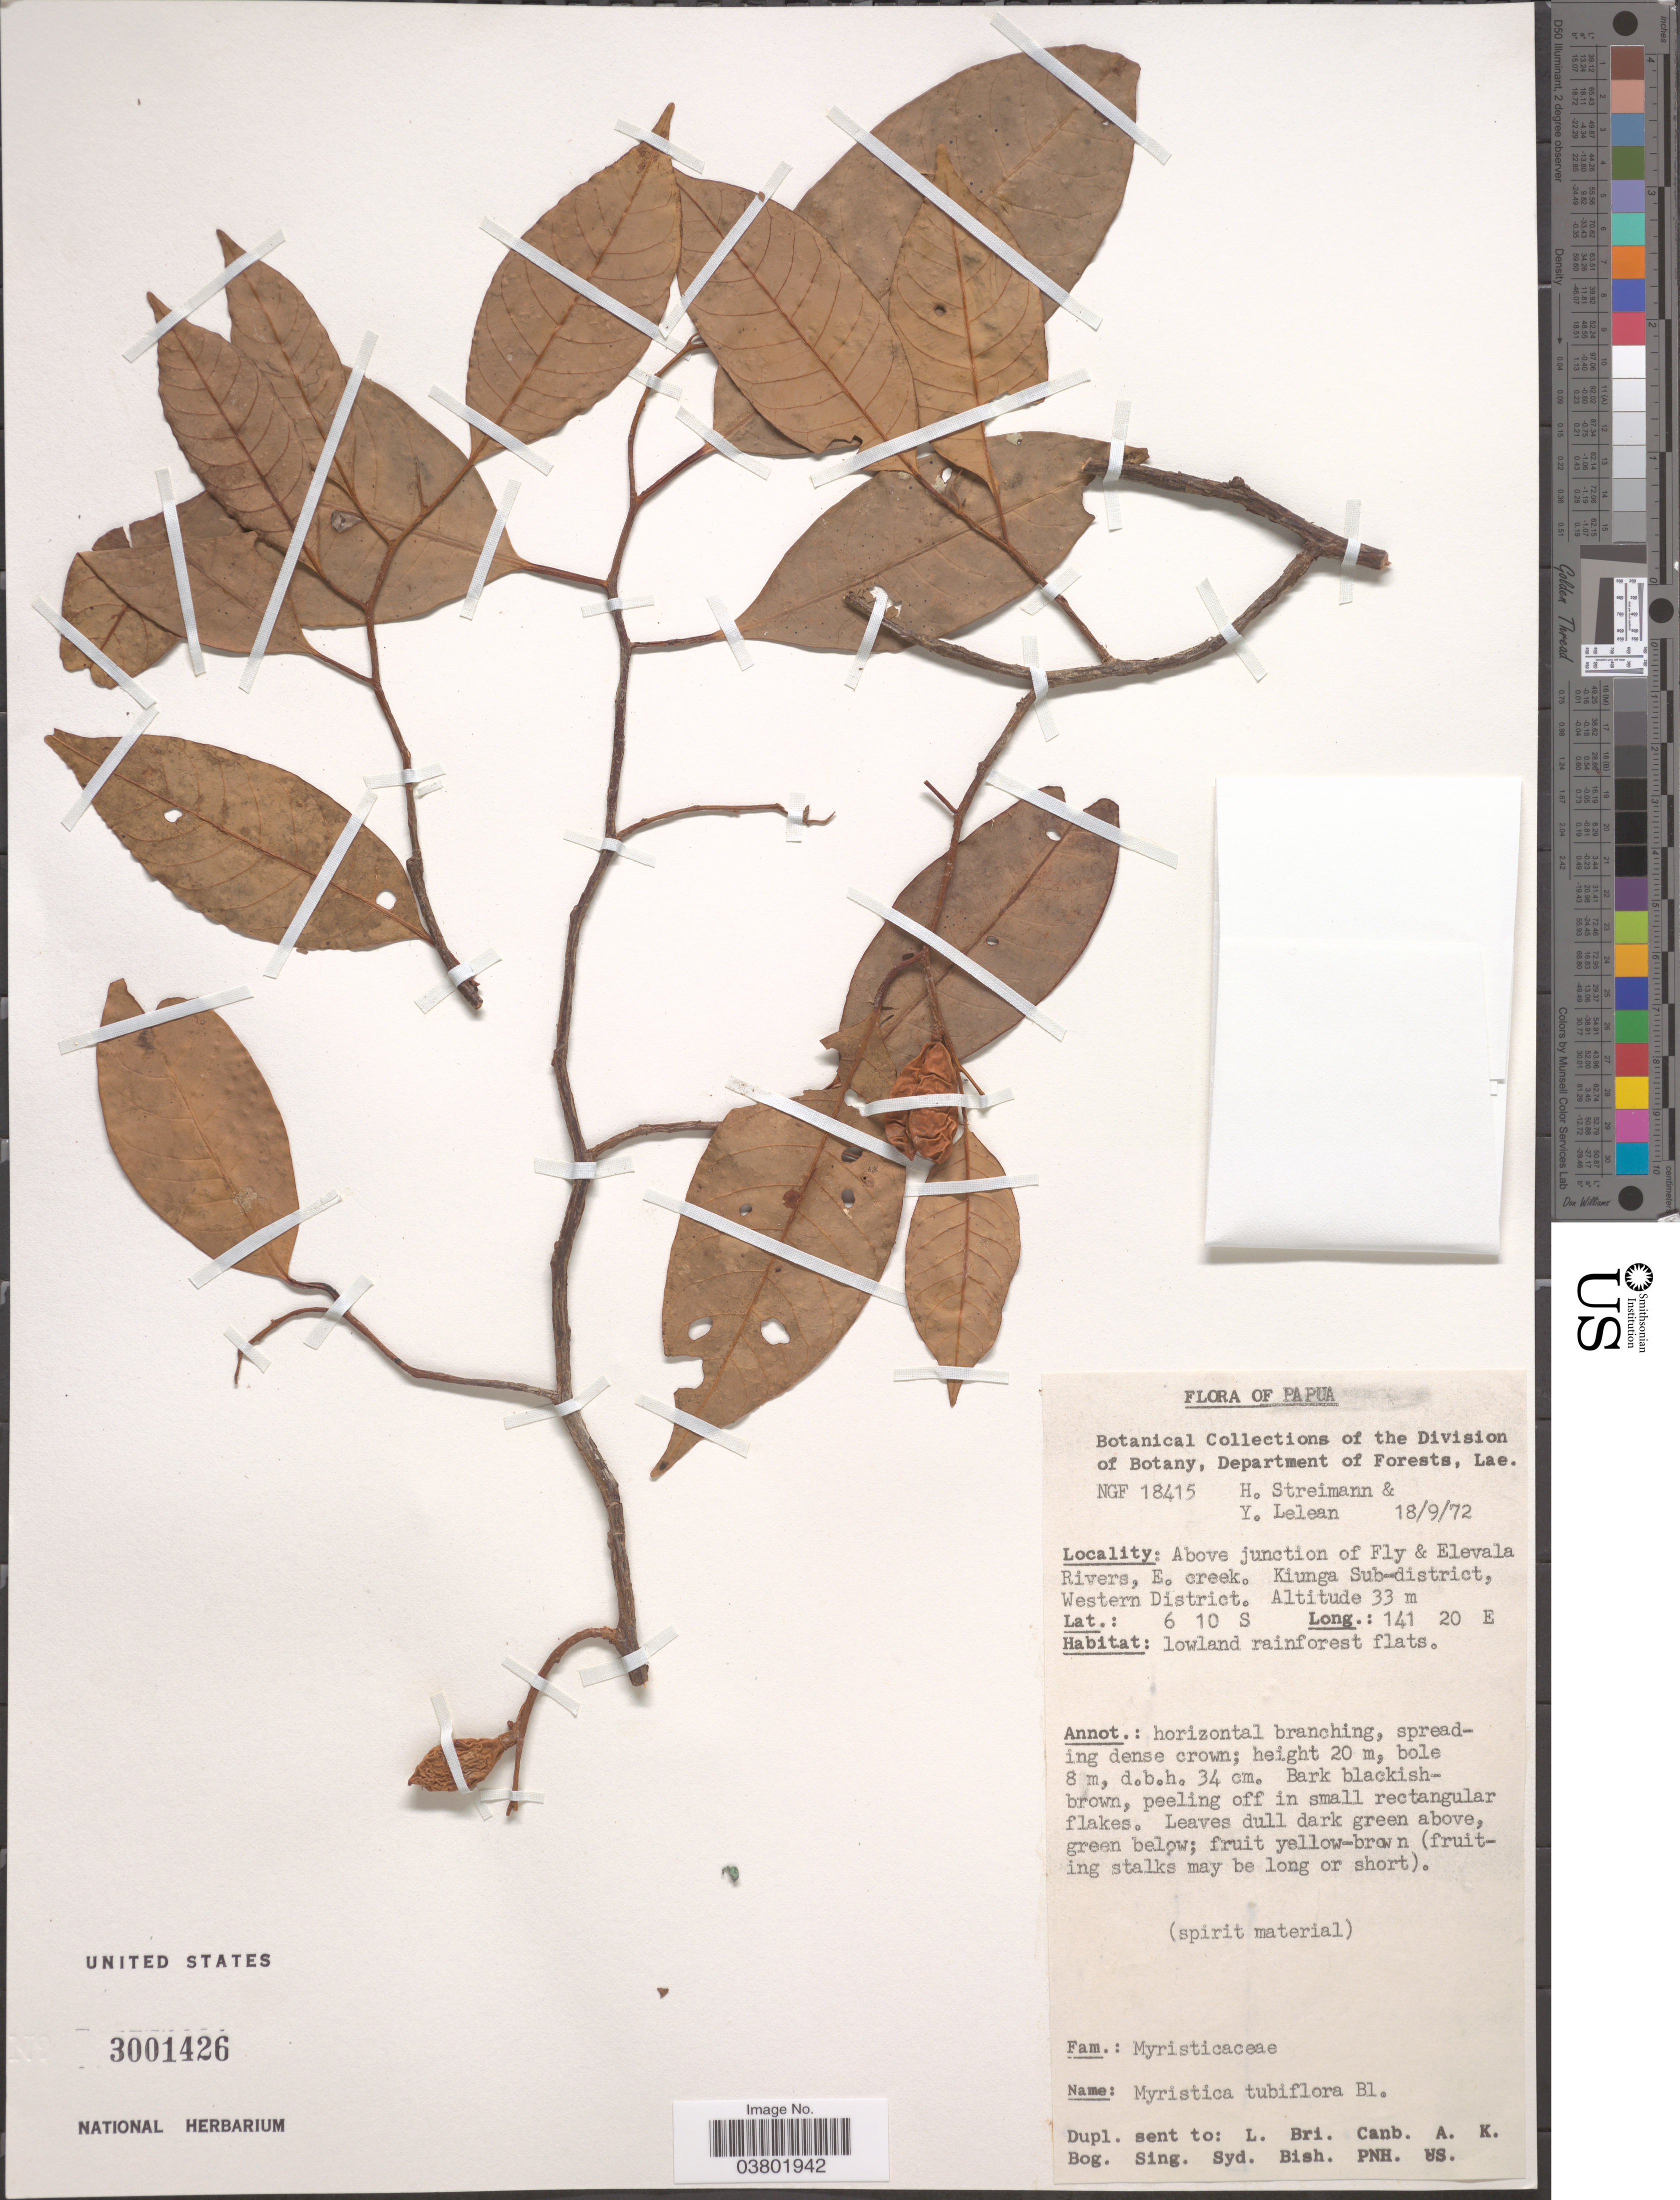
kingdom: Plantae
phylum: Tracheophyta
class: Magnoliopsida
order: Magnoliales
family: Myristicaceae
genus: Myristica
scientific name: Myristica tubiflora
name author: Blume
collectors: H. Streimann & Y. Lelean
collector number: NGF 18415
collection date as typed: Transcribed d/m/y: 18/9/72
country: Papua New Guinea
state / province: Manus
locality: Papua. Above junction of Fly & Elevala Rivers, E. creek. Kiunga Sub-district, Western District.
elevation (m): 33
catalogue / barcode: US 3001426